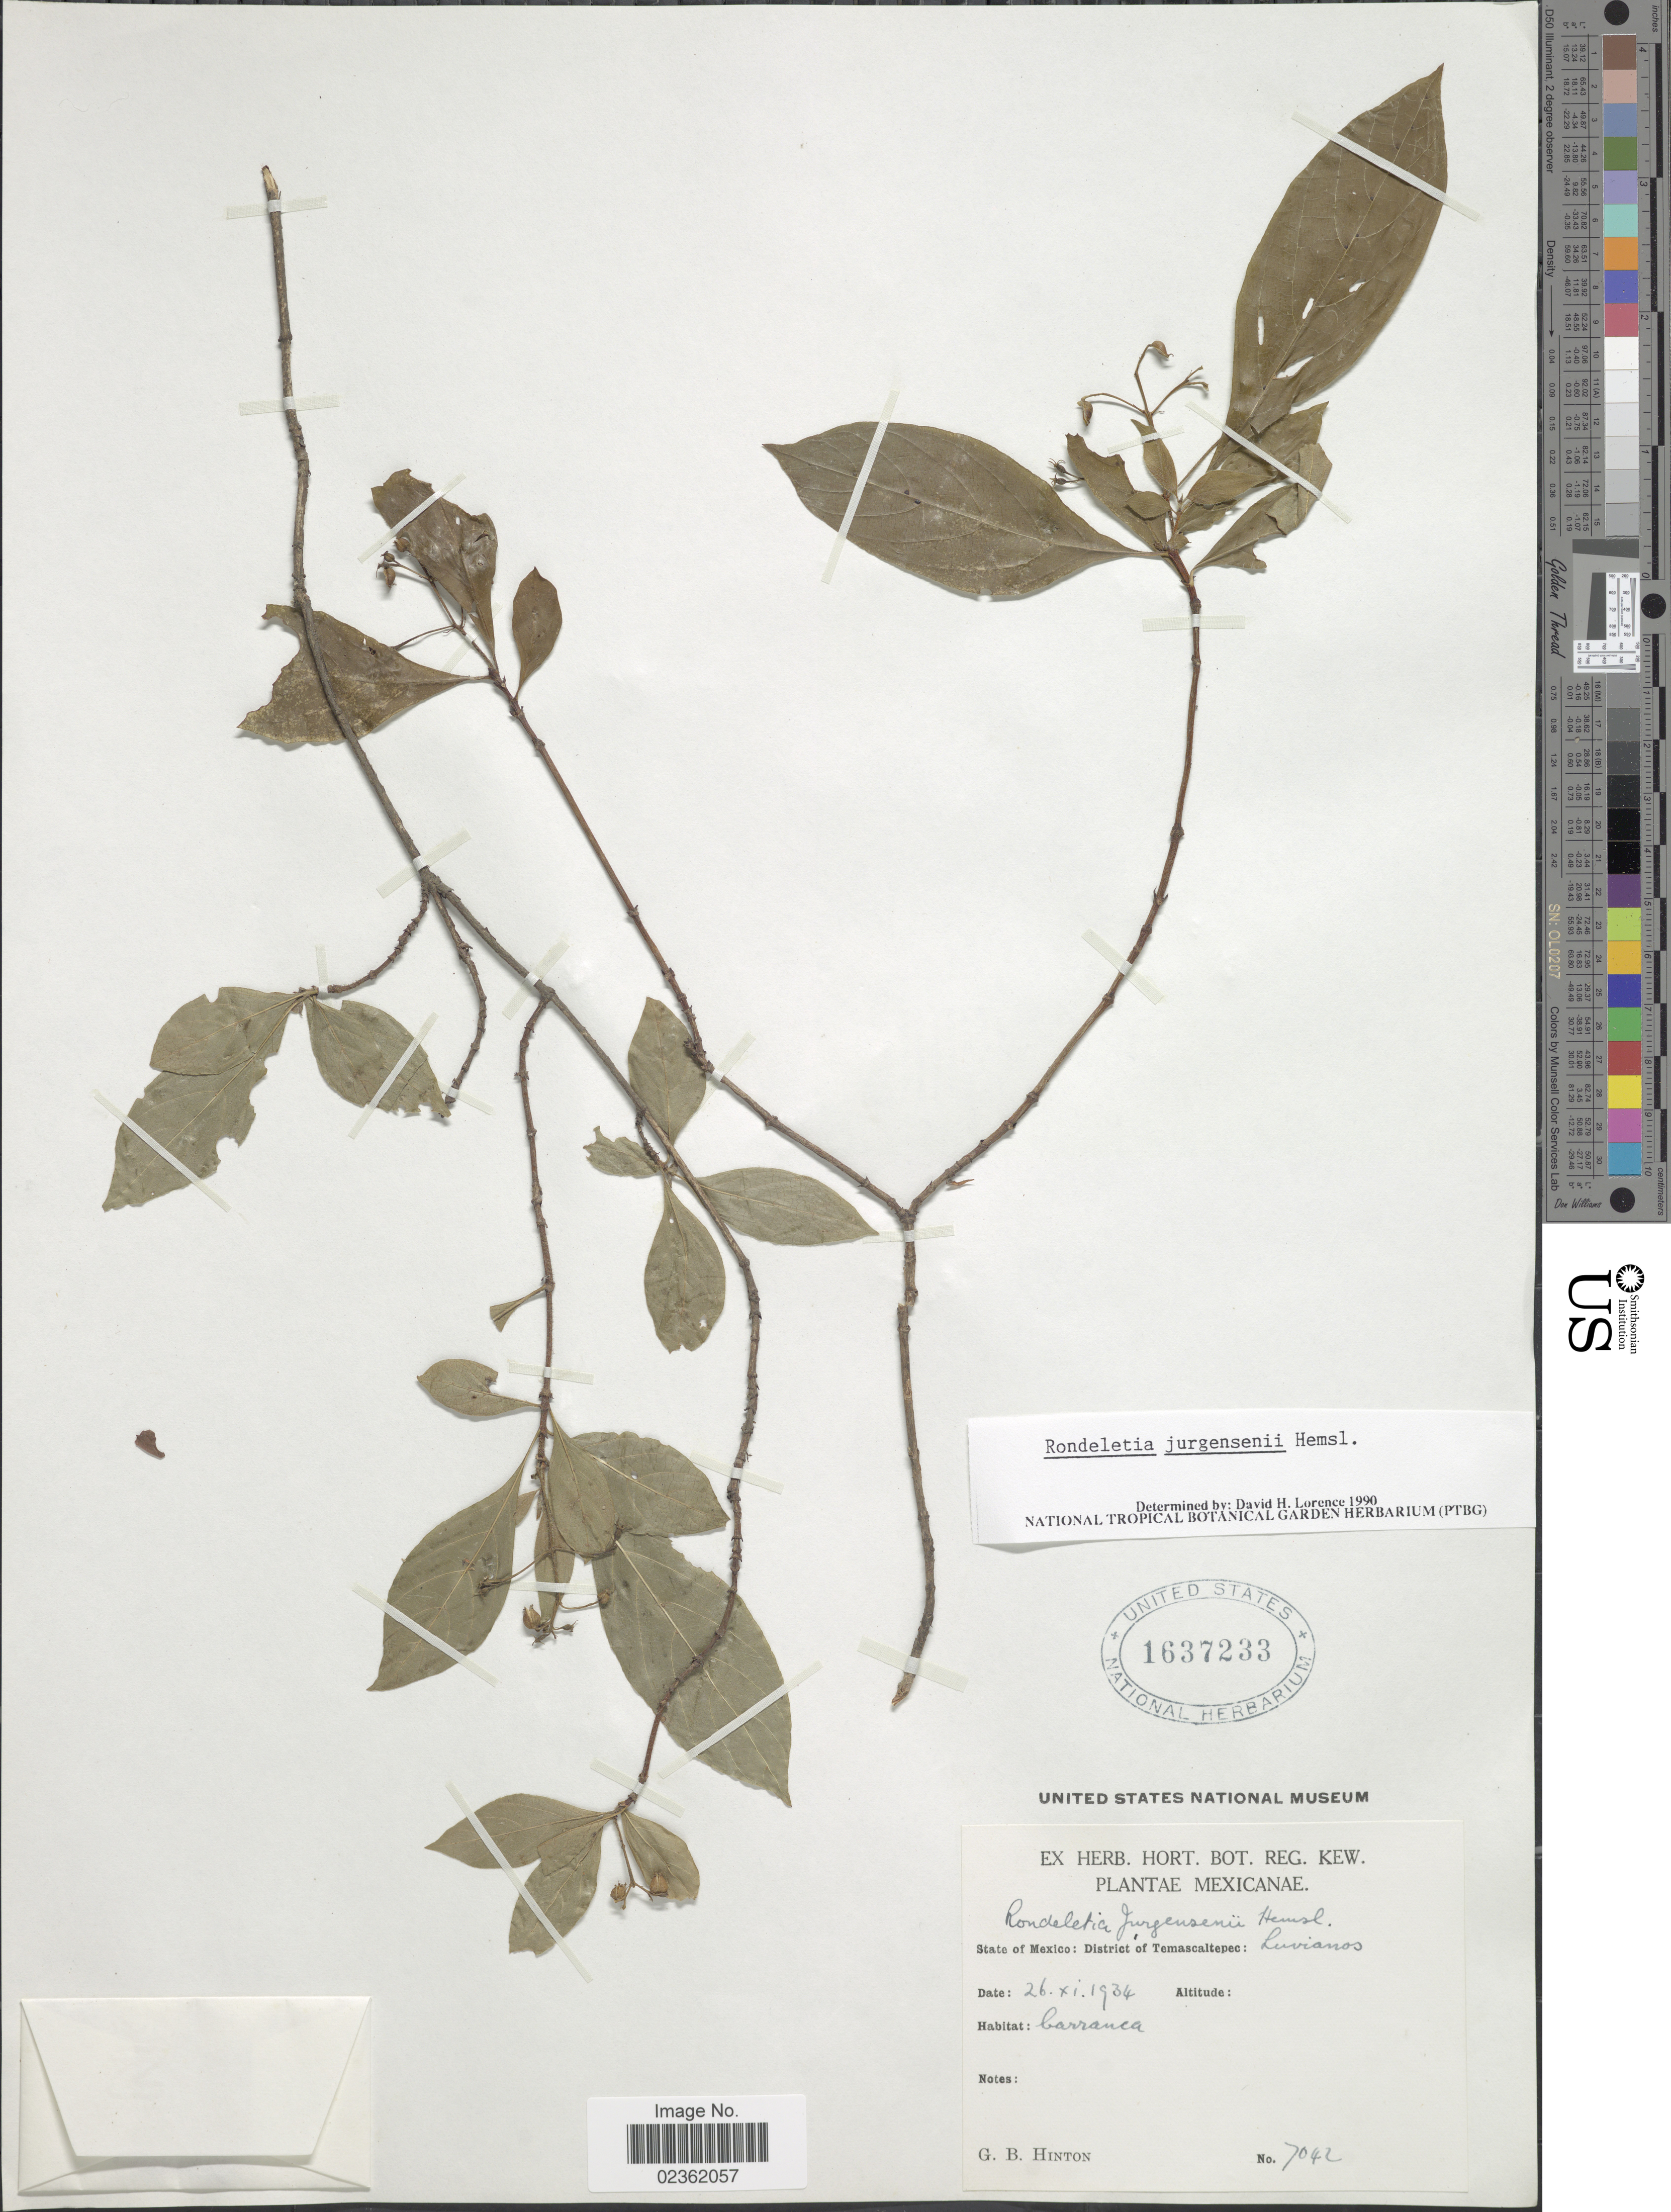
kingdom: Plantae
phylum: Tracheophyta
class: Magnoliopsida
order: Gentianales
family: Rubiaceae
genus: Rondeletia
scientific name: Rondeletia jurgensenii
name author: Hemsl.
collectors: G. B. Hinton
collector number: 7042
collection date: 1934-11-26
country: Mexico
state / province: México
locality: District of Temascaltepec: Luvianos, barranca.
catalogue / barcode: US 1637233